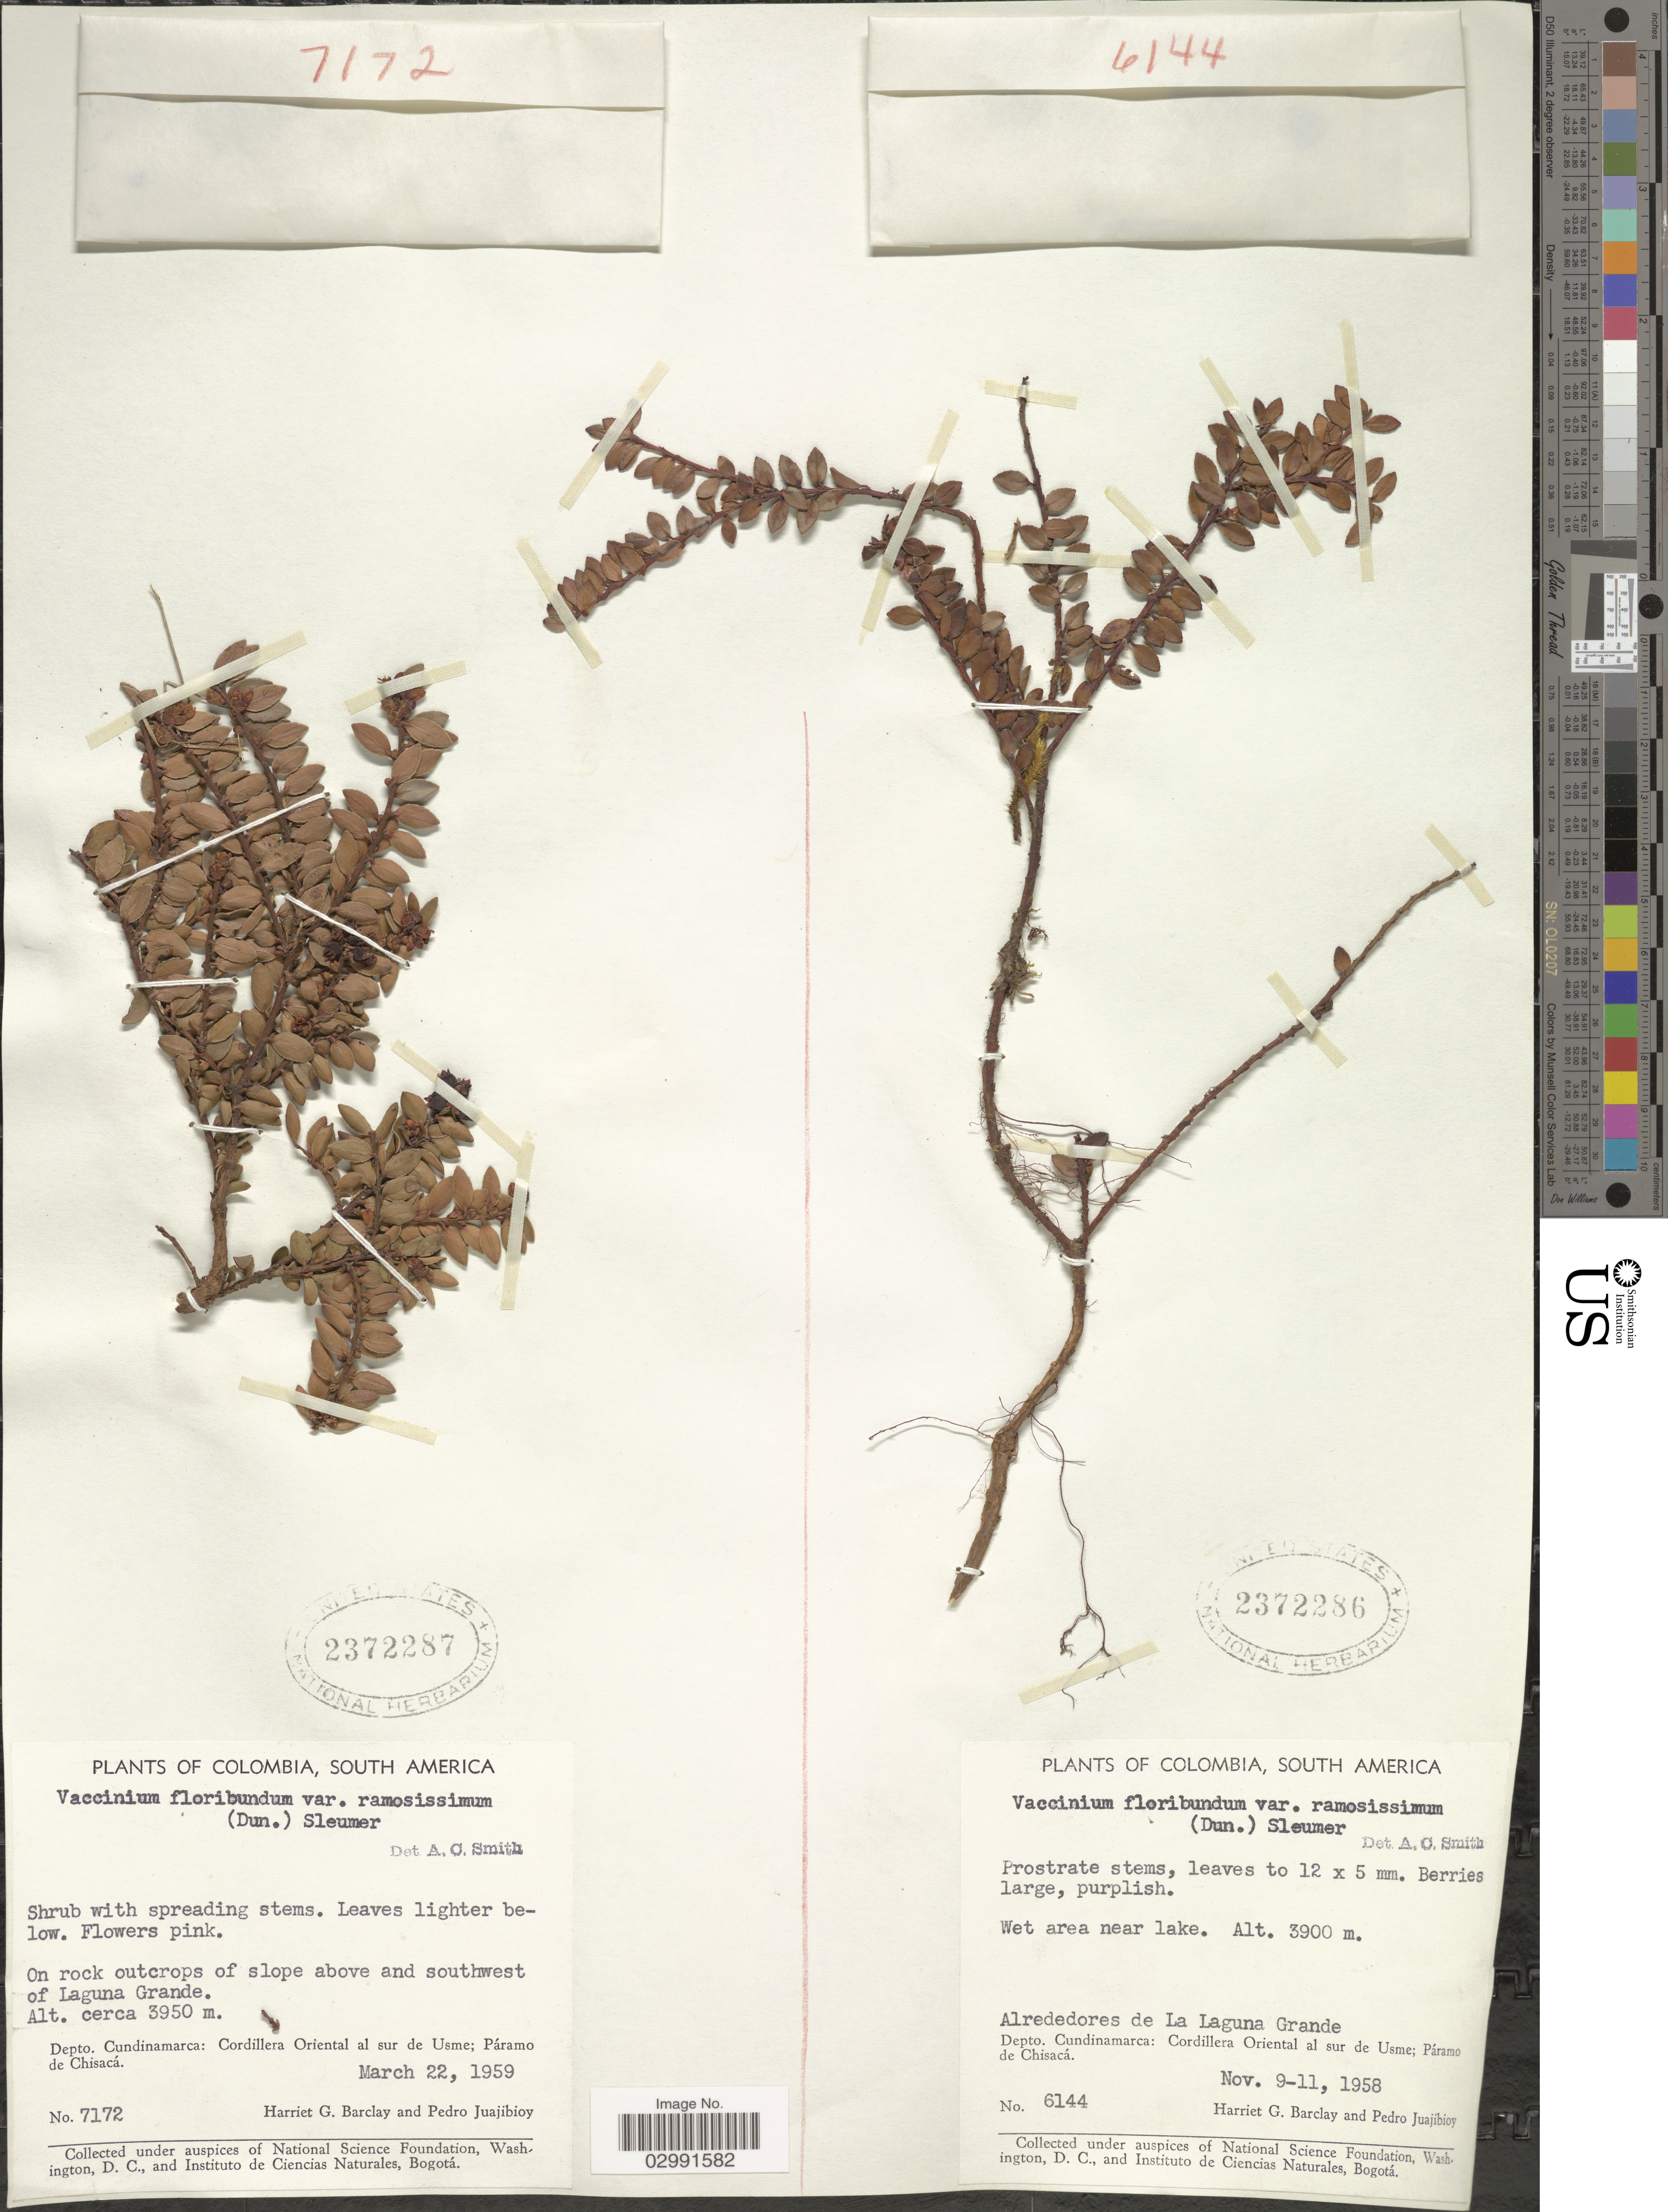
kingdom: Plantae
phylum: Tracheophyta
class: Magnoliopsida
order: Ericales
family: Ericaceae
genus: Vaccinium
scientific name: Vaccinium floribundum var. ramosissimum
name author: Kunth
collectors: H. G. Barclay & P. Juajibioy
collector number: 7172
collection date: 1959-03-22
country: Colombia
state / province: Cundinamarca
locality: On rock outcrops of slope above and southwest of Laguna Grande. Depto. Cundinamarca: Cordillera Oriental al sur de Usme; Páramo de Chisacá.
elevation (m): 3950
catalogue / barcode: US 2372287-2